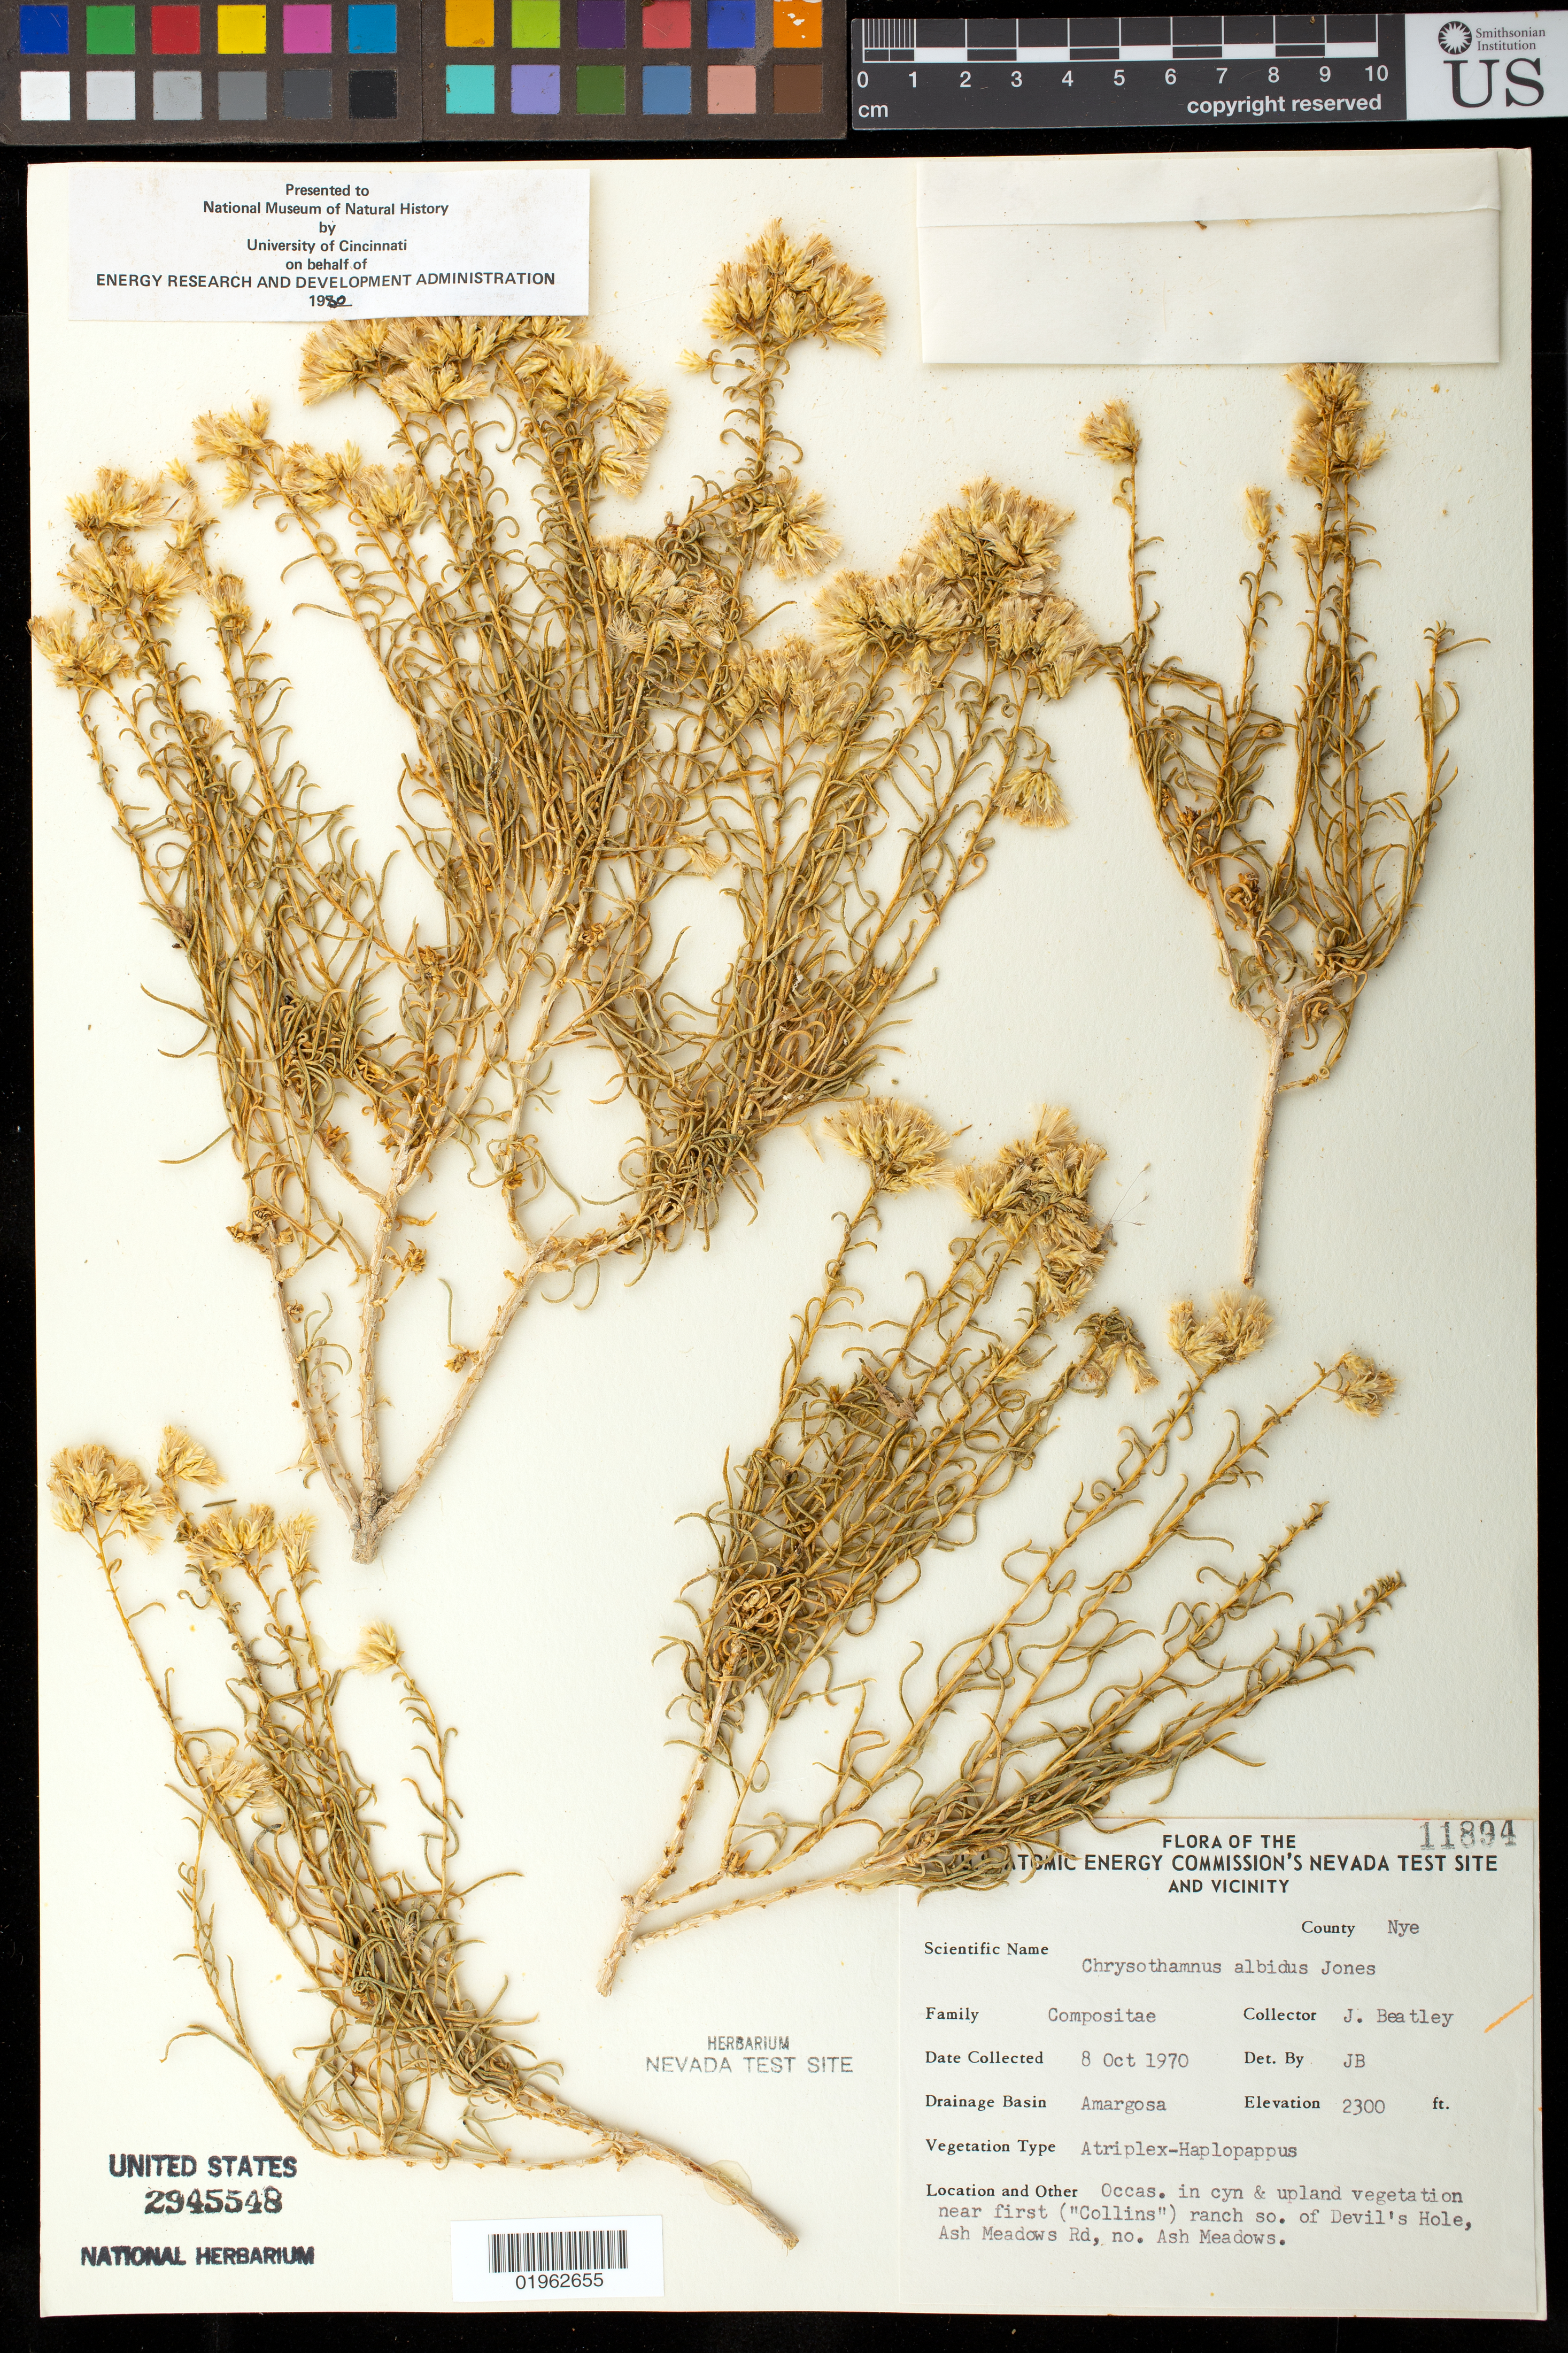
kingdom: Plantae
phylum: Tracheophyta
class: Magnoliopsida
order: Asterales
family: Asteraceae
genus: Ericameria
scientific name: Ericameria albida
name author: (M.E. Jones ex A. Gray) L.C. Anderson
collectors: J. C. Beatley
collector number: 11894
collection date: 1970-10-08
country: United States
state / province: Nevada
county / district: Nye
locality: U.S. Atomic Energy Commission's Nevada Test Site And Vicinity, Drainage Basin Amargosa, near first ("Collins") ranch so. of Devil's Hole, Ash Meadows Rd, no. Ash Meadows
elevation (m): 701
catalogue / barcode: US 2945548